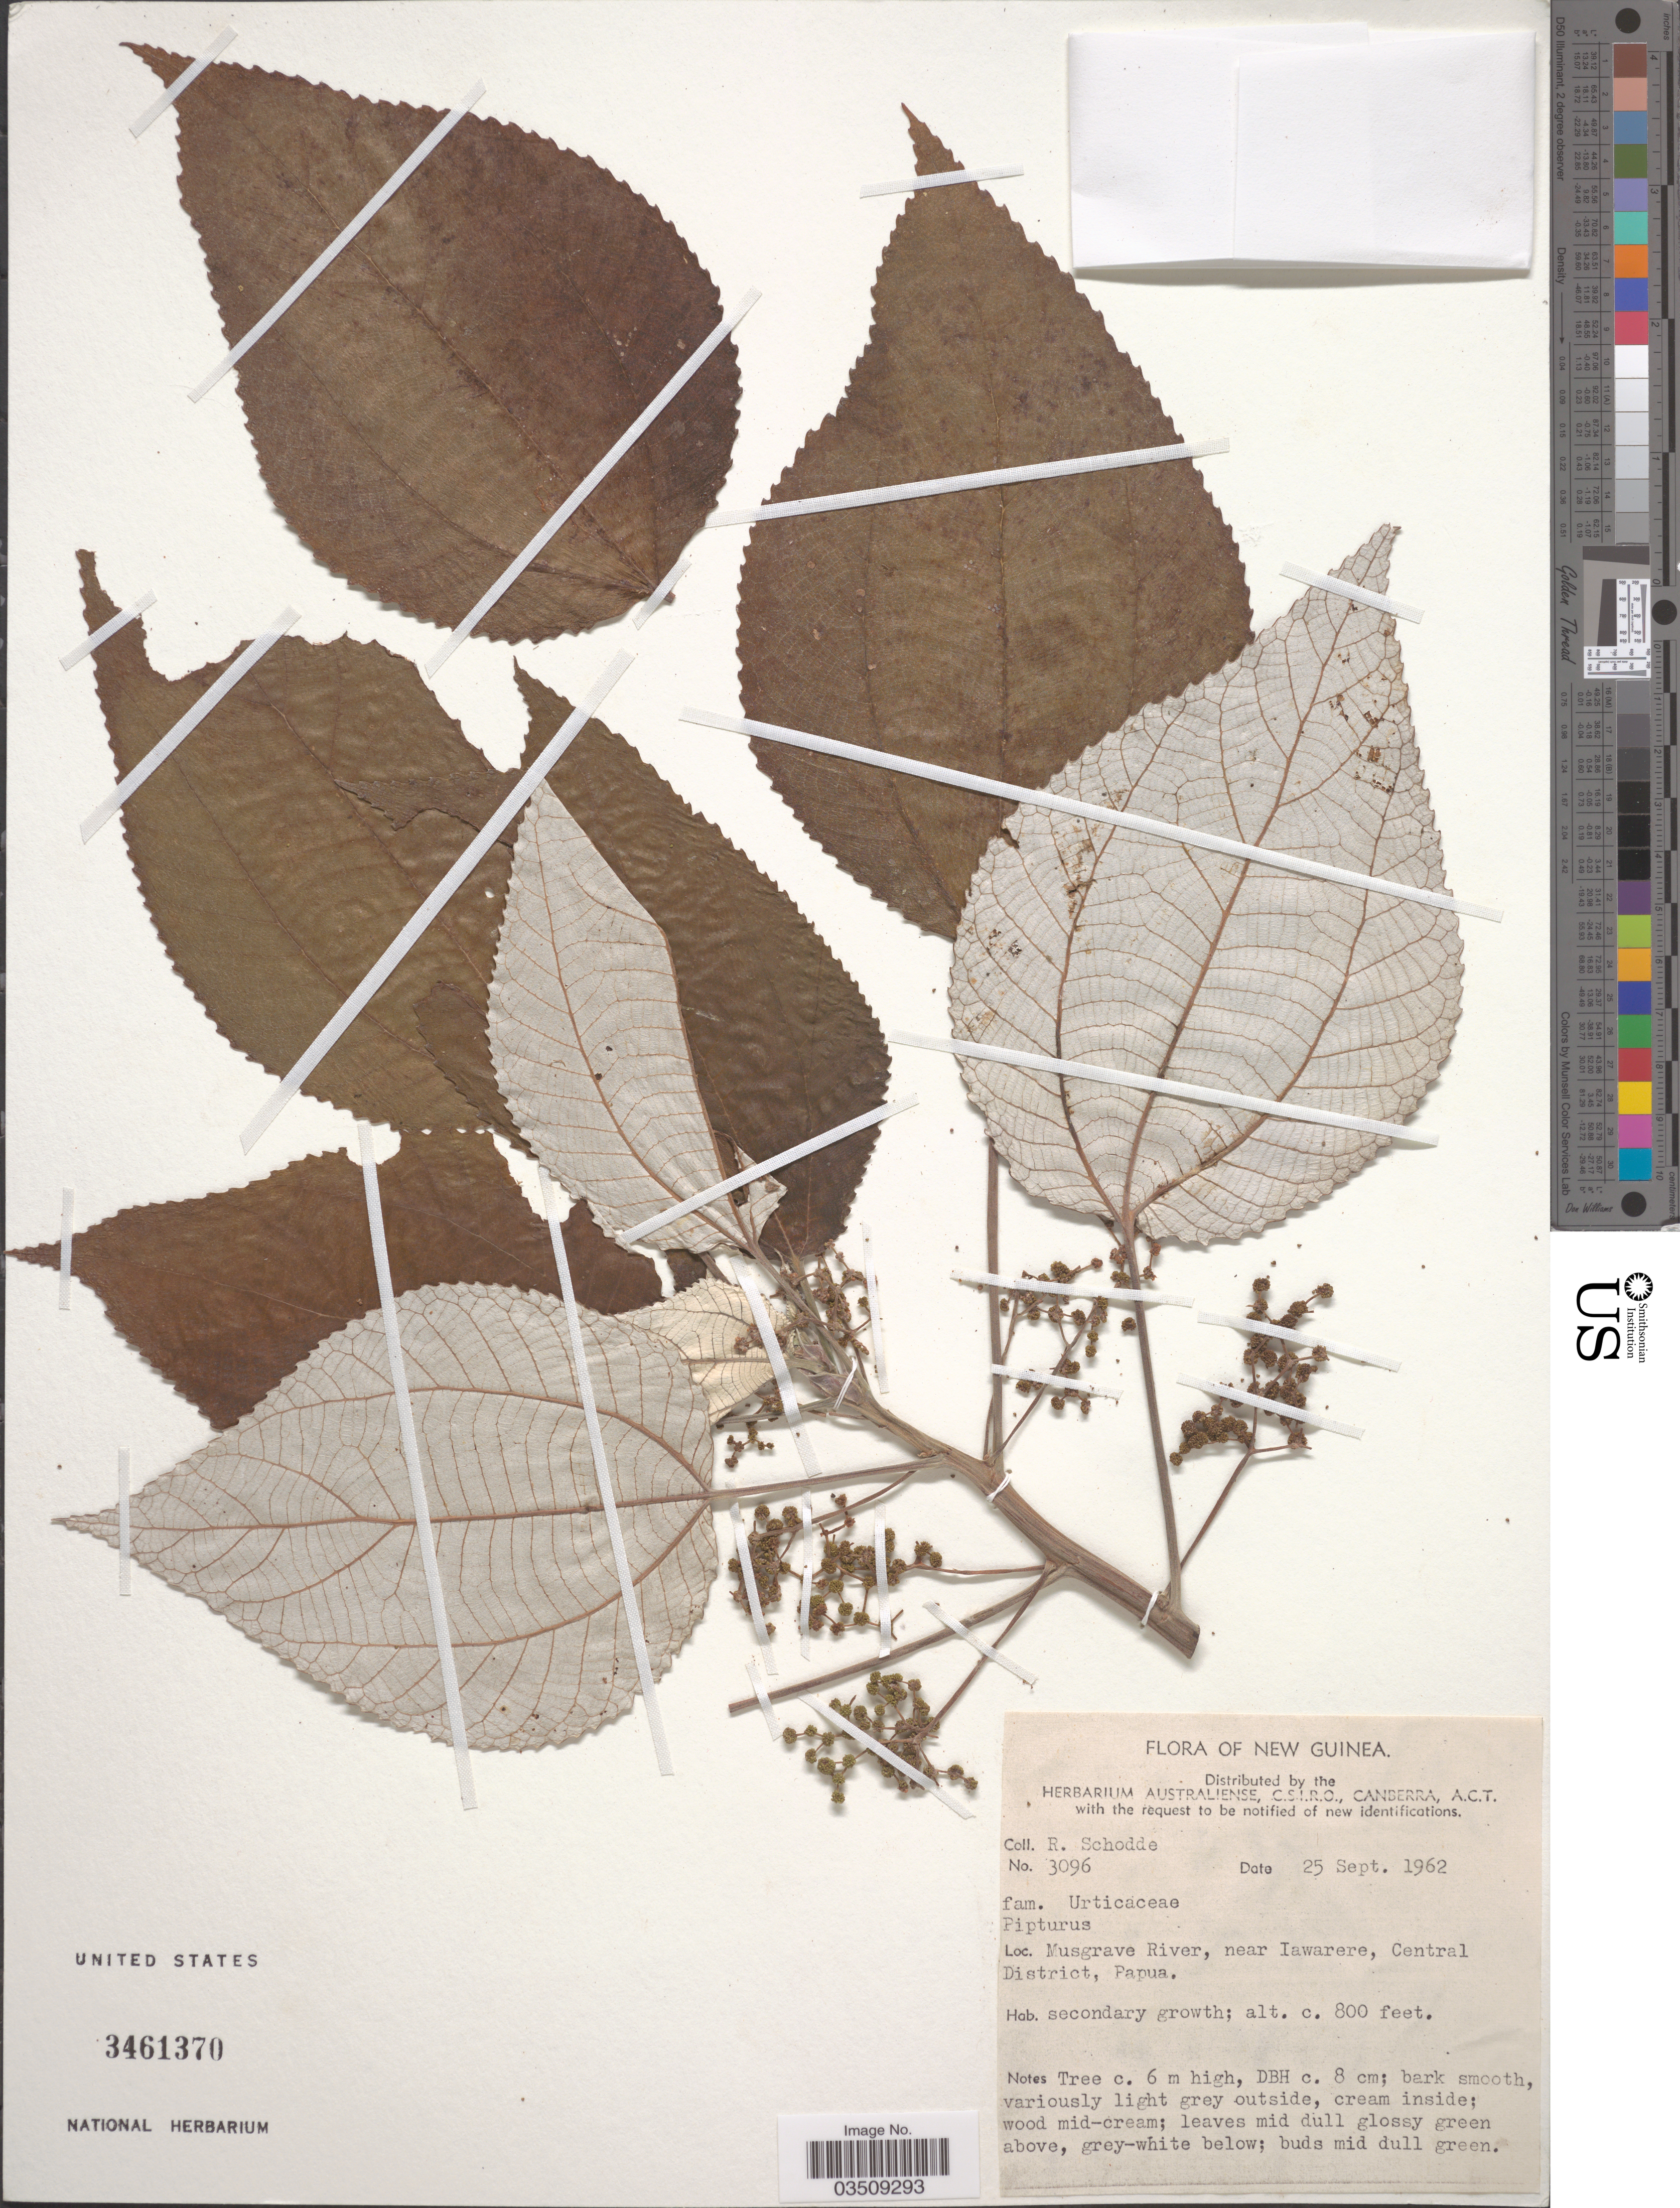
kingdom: Plantae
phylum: Tracheophyta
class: Magnoliopsida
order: Rosales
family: Urticaceae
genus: Pipturus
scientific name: Pipturus sp.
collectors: R. Schodde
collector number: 3096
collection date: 1962-09-25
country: Papua New Guinea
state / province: Central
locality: New Guinea. Musgrave River, near Iawarere, Central District.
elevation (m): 244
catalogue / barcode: US 3461370